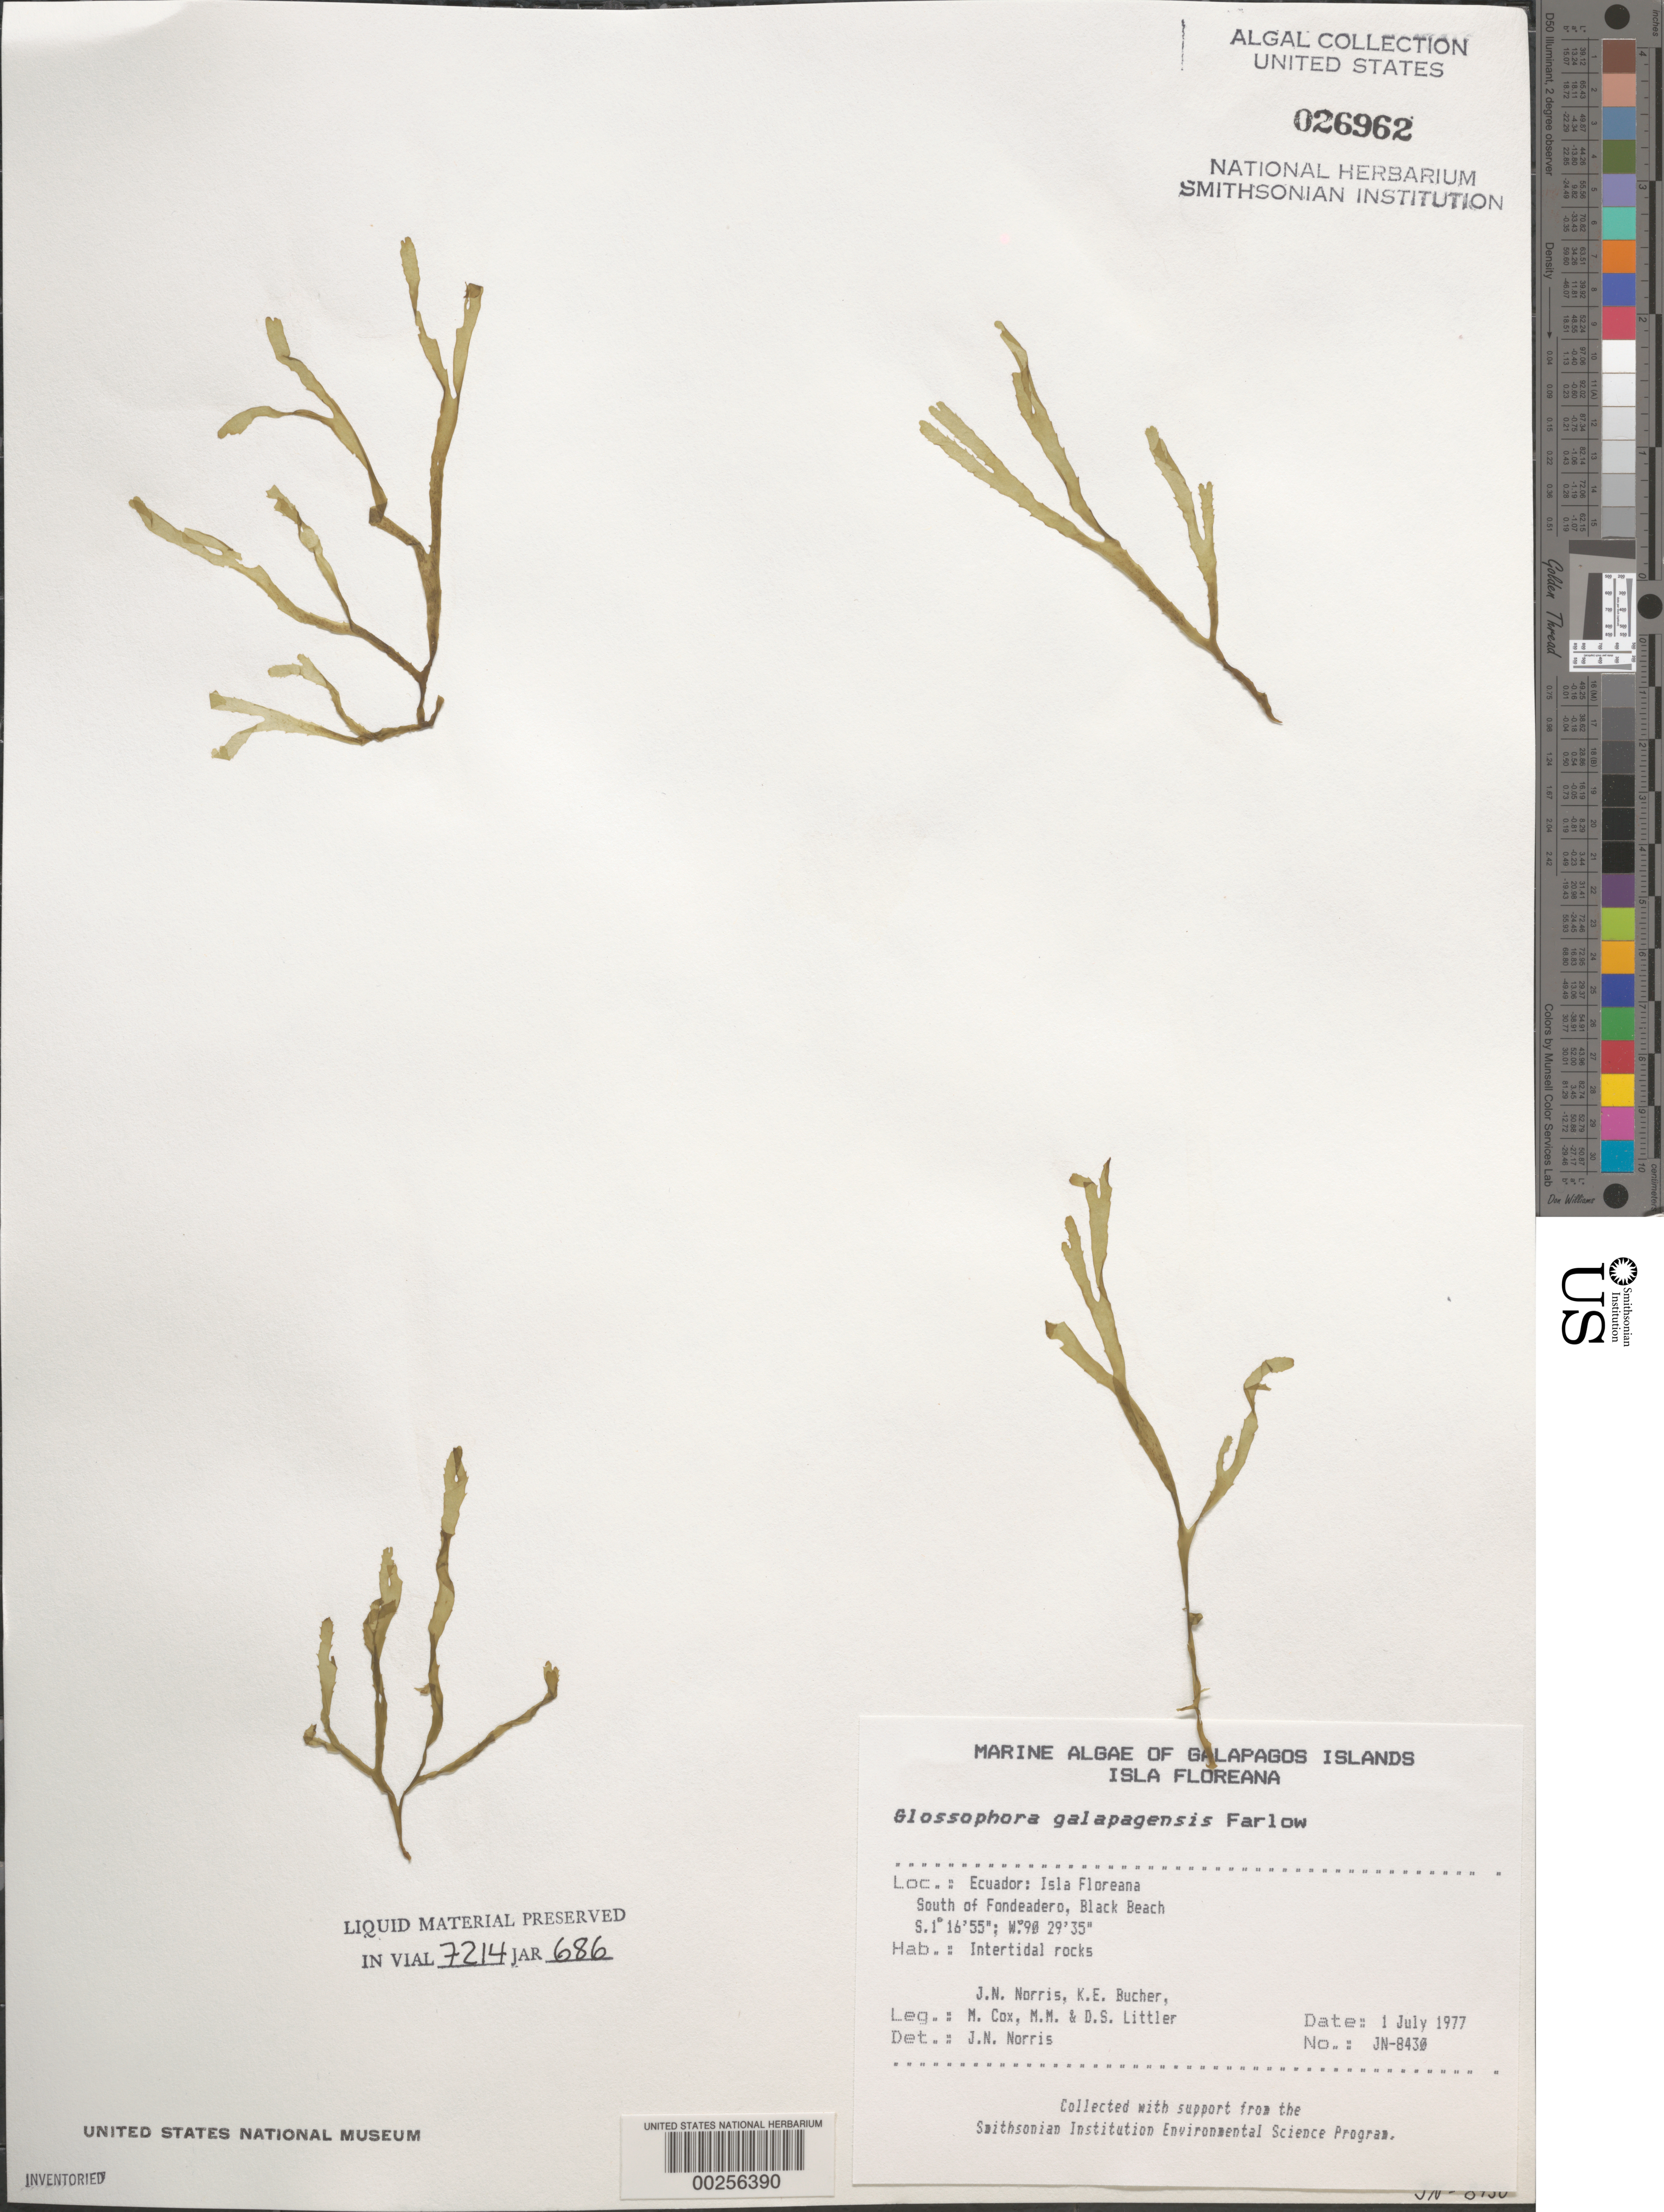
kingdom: Chromista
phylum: Ochrophyta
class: Phaeophyceae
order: Dictyotales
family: Dictyotaceae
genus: Dictyota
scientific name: Dictyota galapagensis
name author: (Farl.) De Clerck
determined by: Algae name updating Project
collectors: J. N. Norris, K. E. Bucher, M. Cox, M. M. Littler & D. S. Littler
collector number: JN-8430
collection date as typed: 01 Jul 1977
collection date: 1977-07-01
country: Ecuador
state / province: Colón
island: Floreana [Charles, Santa Maria]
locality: Black Beach south of Fondeadero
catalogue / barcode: US 26962